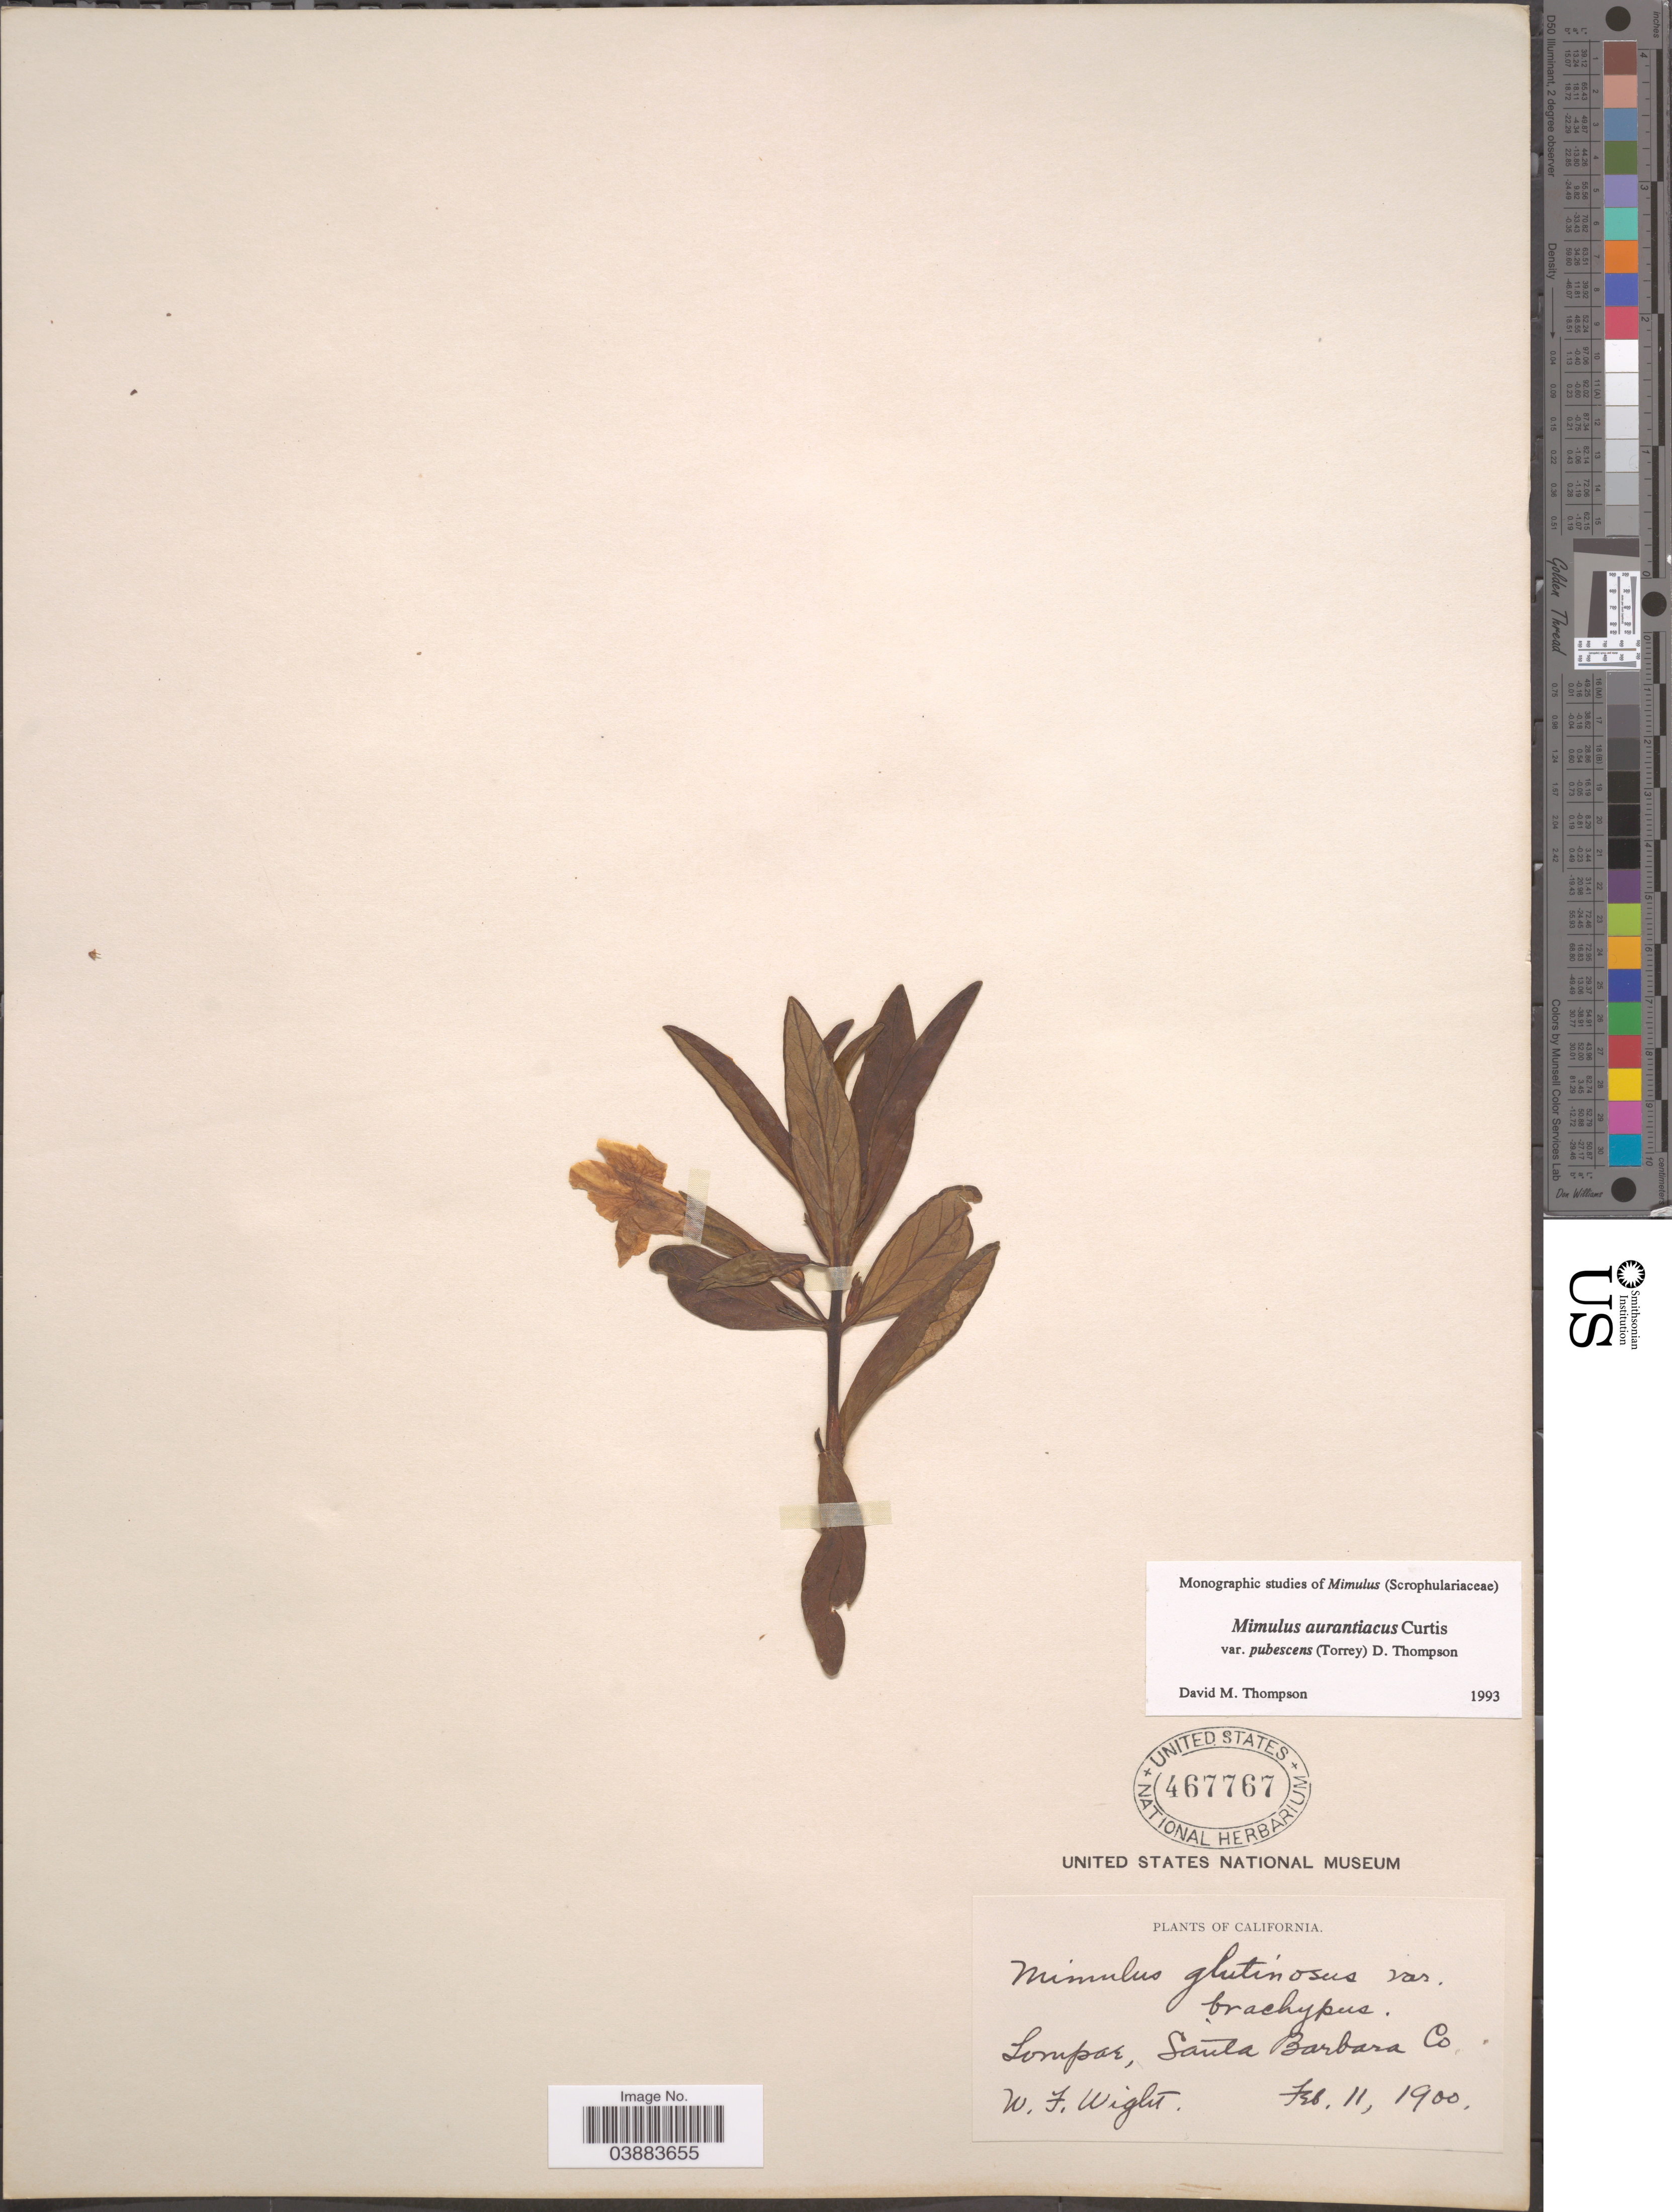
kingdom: Plantae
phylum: Tracheophyta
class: Magnoliopsida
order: Lamiales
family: Phrymaceae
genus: Diplacus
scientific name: Diplacus aurantiacus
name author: (Curtis) Jeps.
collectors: W. Wight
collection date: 1900-02-11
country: United States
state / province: California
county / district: Santa Barbara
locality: Lopae, Santa Barbara Co.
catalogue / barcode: US 467767